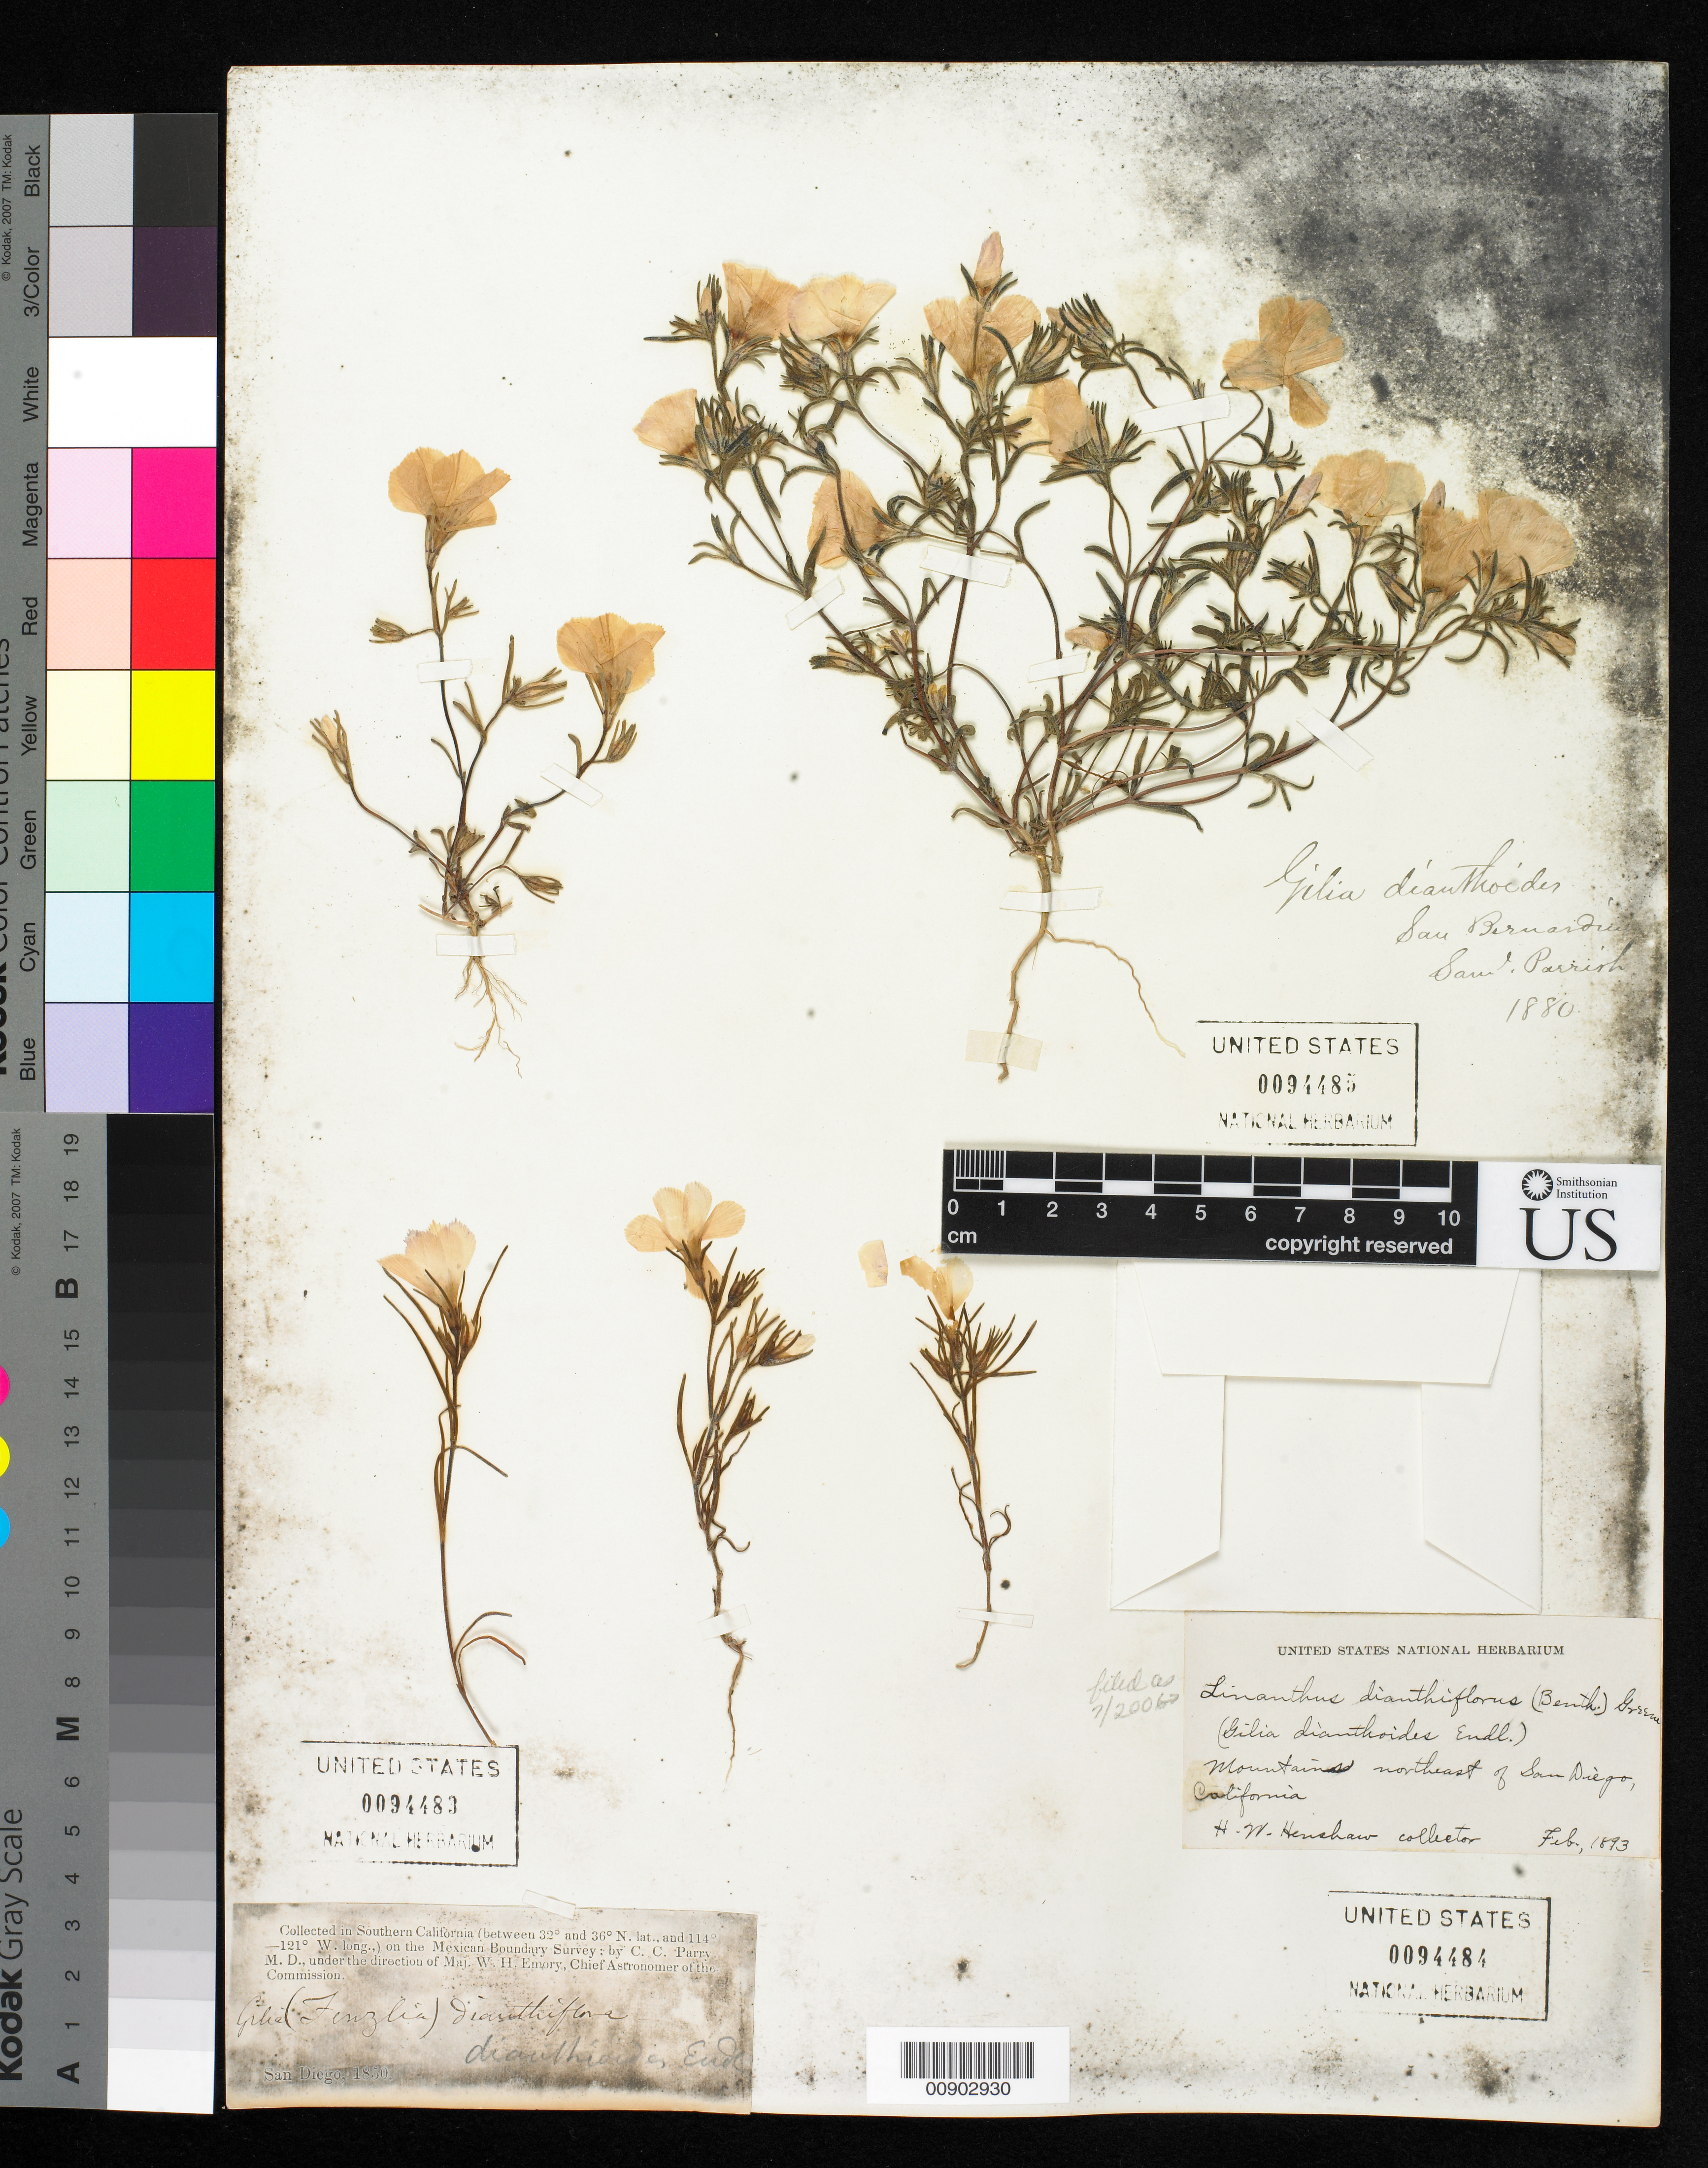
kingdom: Plantae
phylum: Tracheophyta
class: Magnoliopsida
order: Ericales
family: Polemoniaceae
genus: Linanthus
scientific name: Linanthus dianthiflorus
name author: (Benth.) Greene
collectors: H. Henshaw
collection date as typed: Feb 1893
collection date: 1893-02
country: United States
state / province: California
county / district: San Diego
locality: Mountains northeast of San Diego, California.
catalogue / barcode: US 94484-3